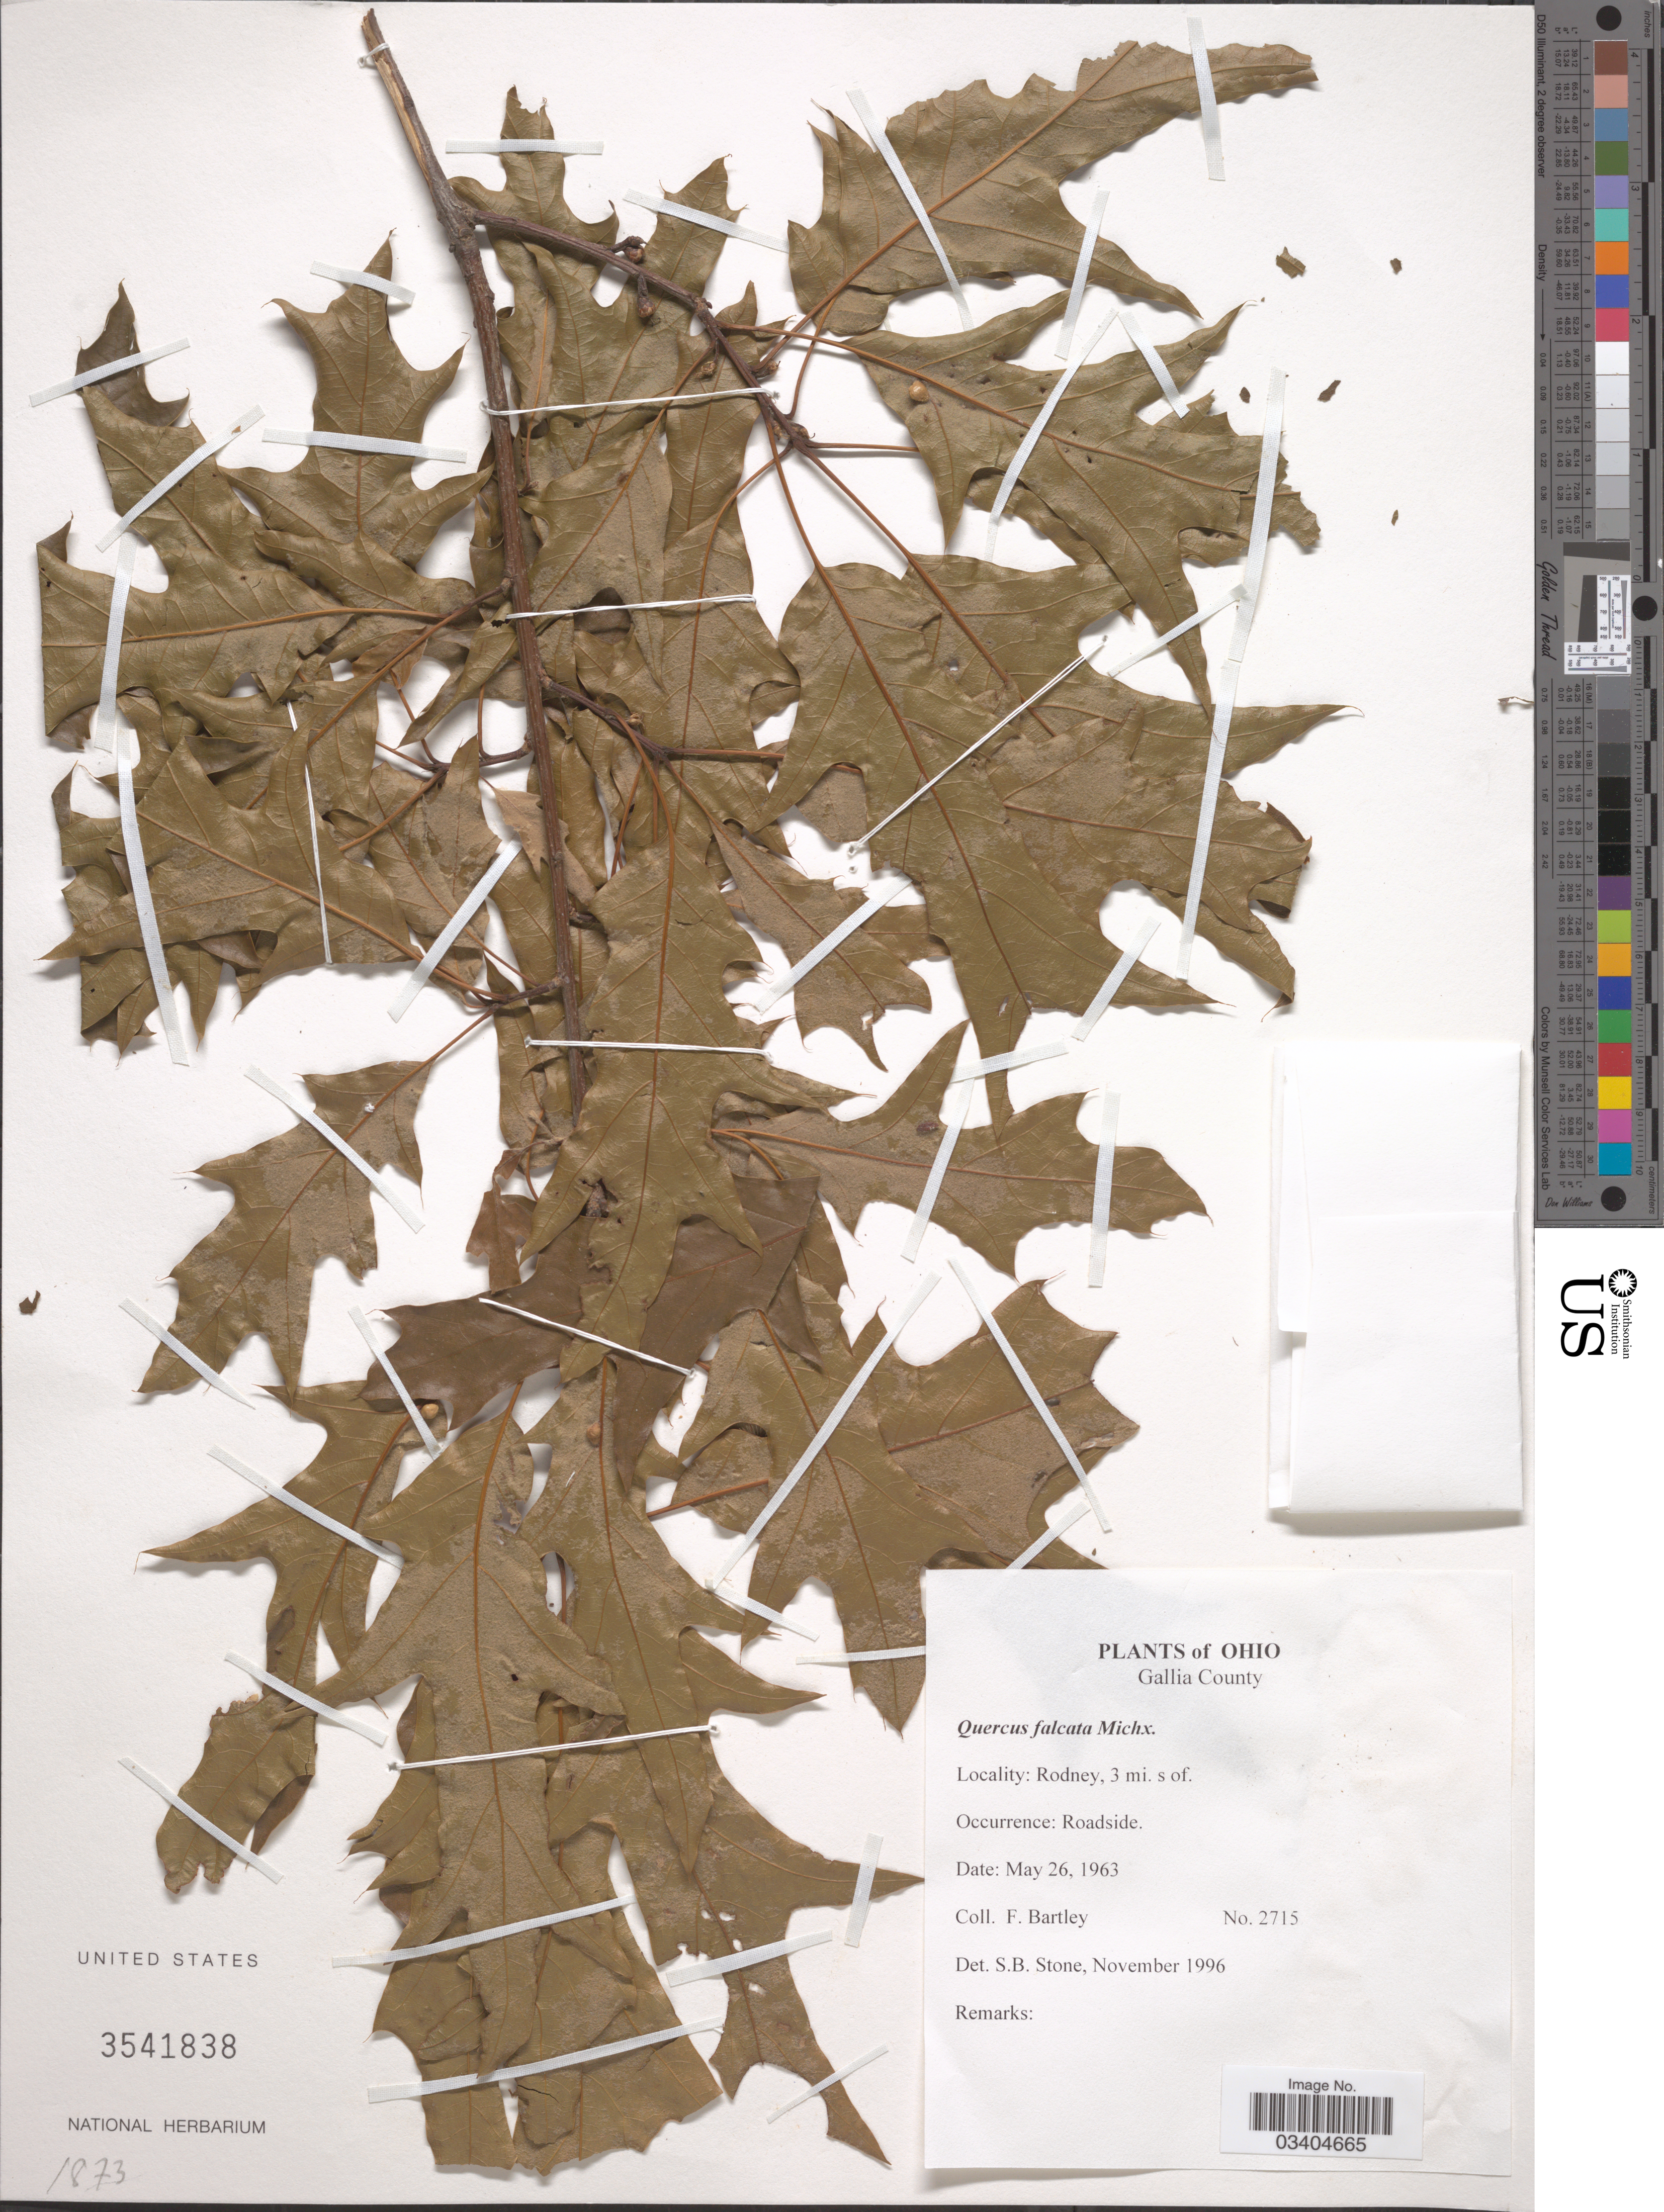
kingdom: Plantae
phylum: Tracheophyta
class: Magnoliopsida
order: Fagales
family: Fagaceae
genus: Quercus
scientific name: Quercus falcata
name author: Michx.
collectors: F. Bartley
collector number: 2715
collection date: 1963-05-26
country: United States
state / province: Ohio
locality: Gallia County. Rodney, 3 mi. s. of. Occurrence: Roadside.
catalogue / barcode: US 3541838